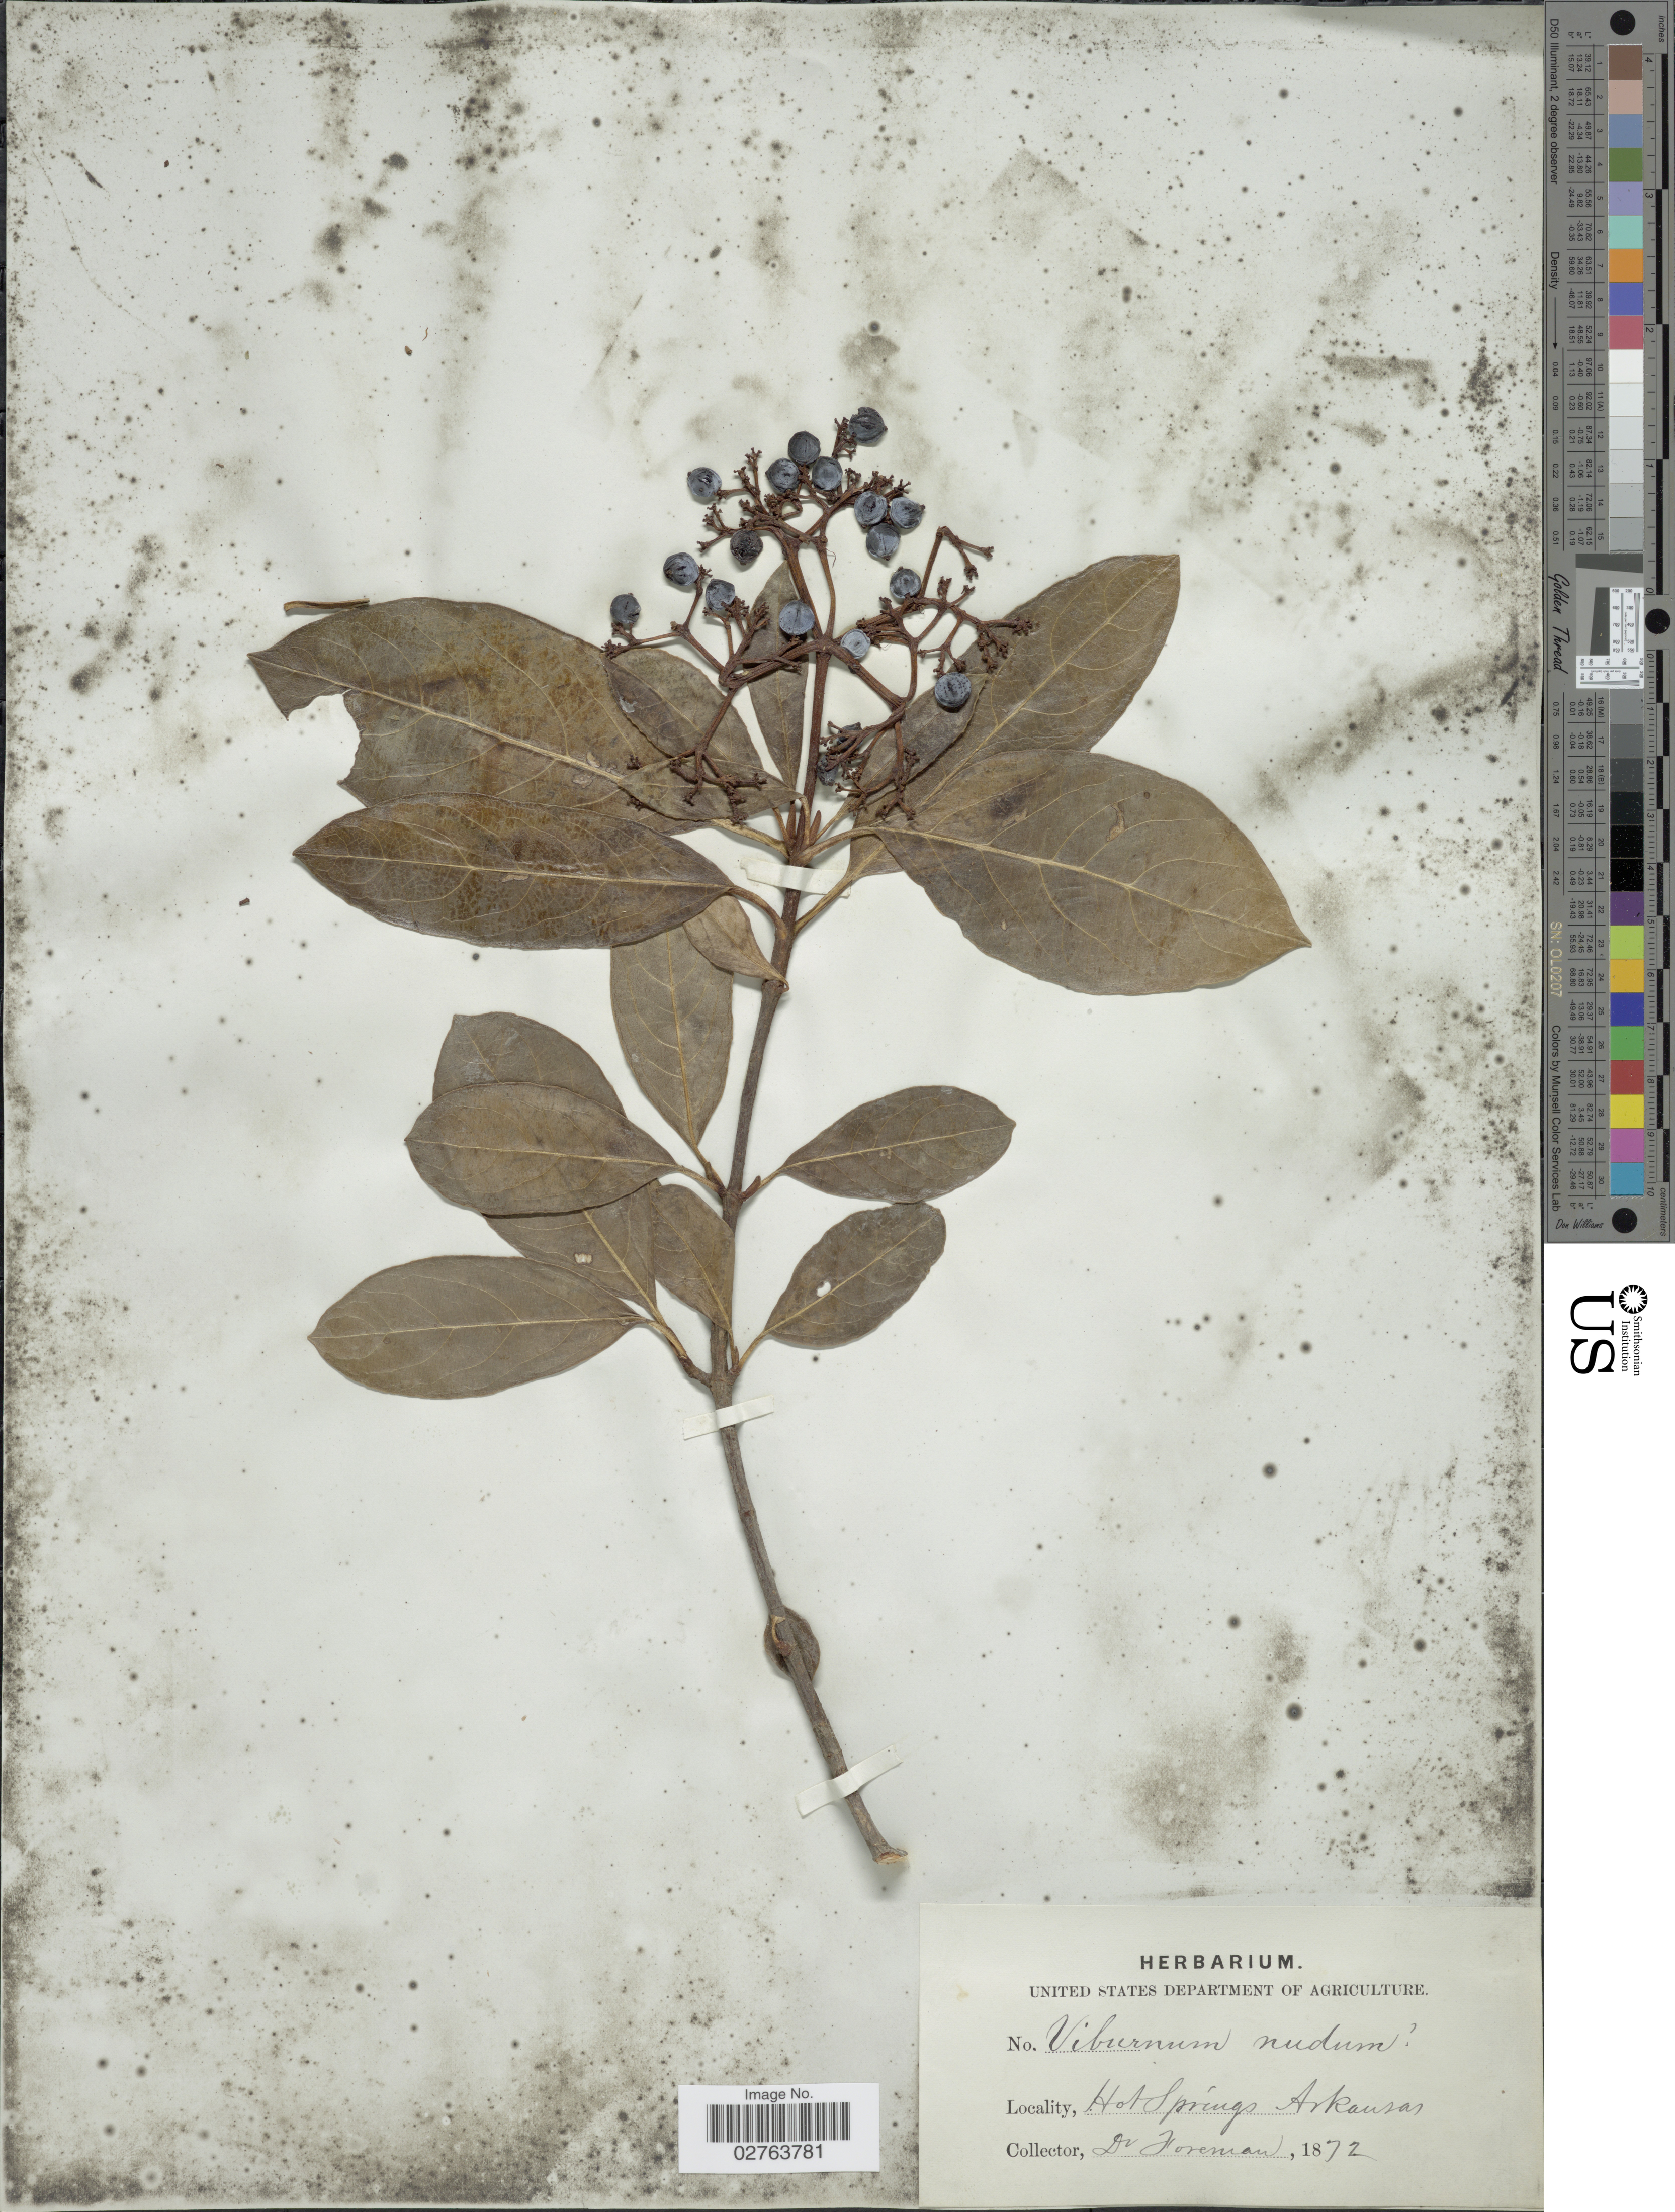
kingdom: Plantae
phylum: Tracheophyta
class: Magnoliopsida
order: Dipsacales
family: Viburnaceae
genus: Viburnum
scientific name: Viburnum nudum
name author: L.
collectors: -. Foreman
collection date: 1872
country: United States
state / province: Arkansas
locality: Hot Springs